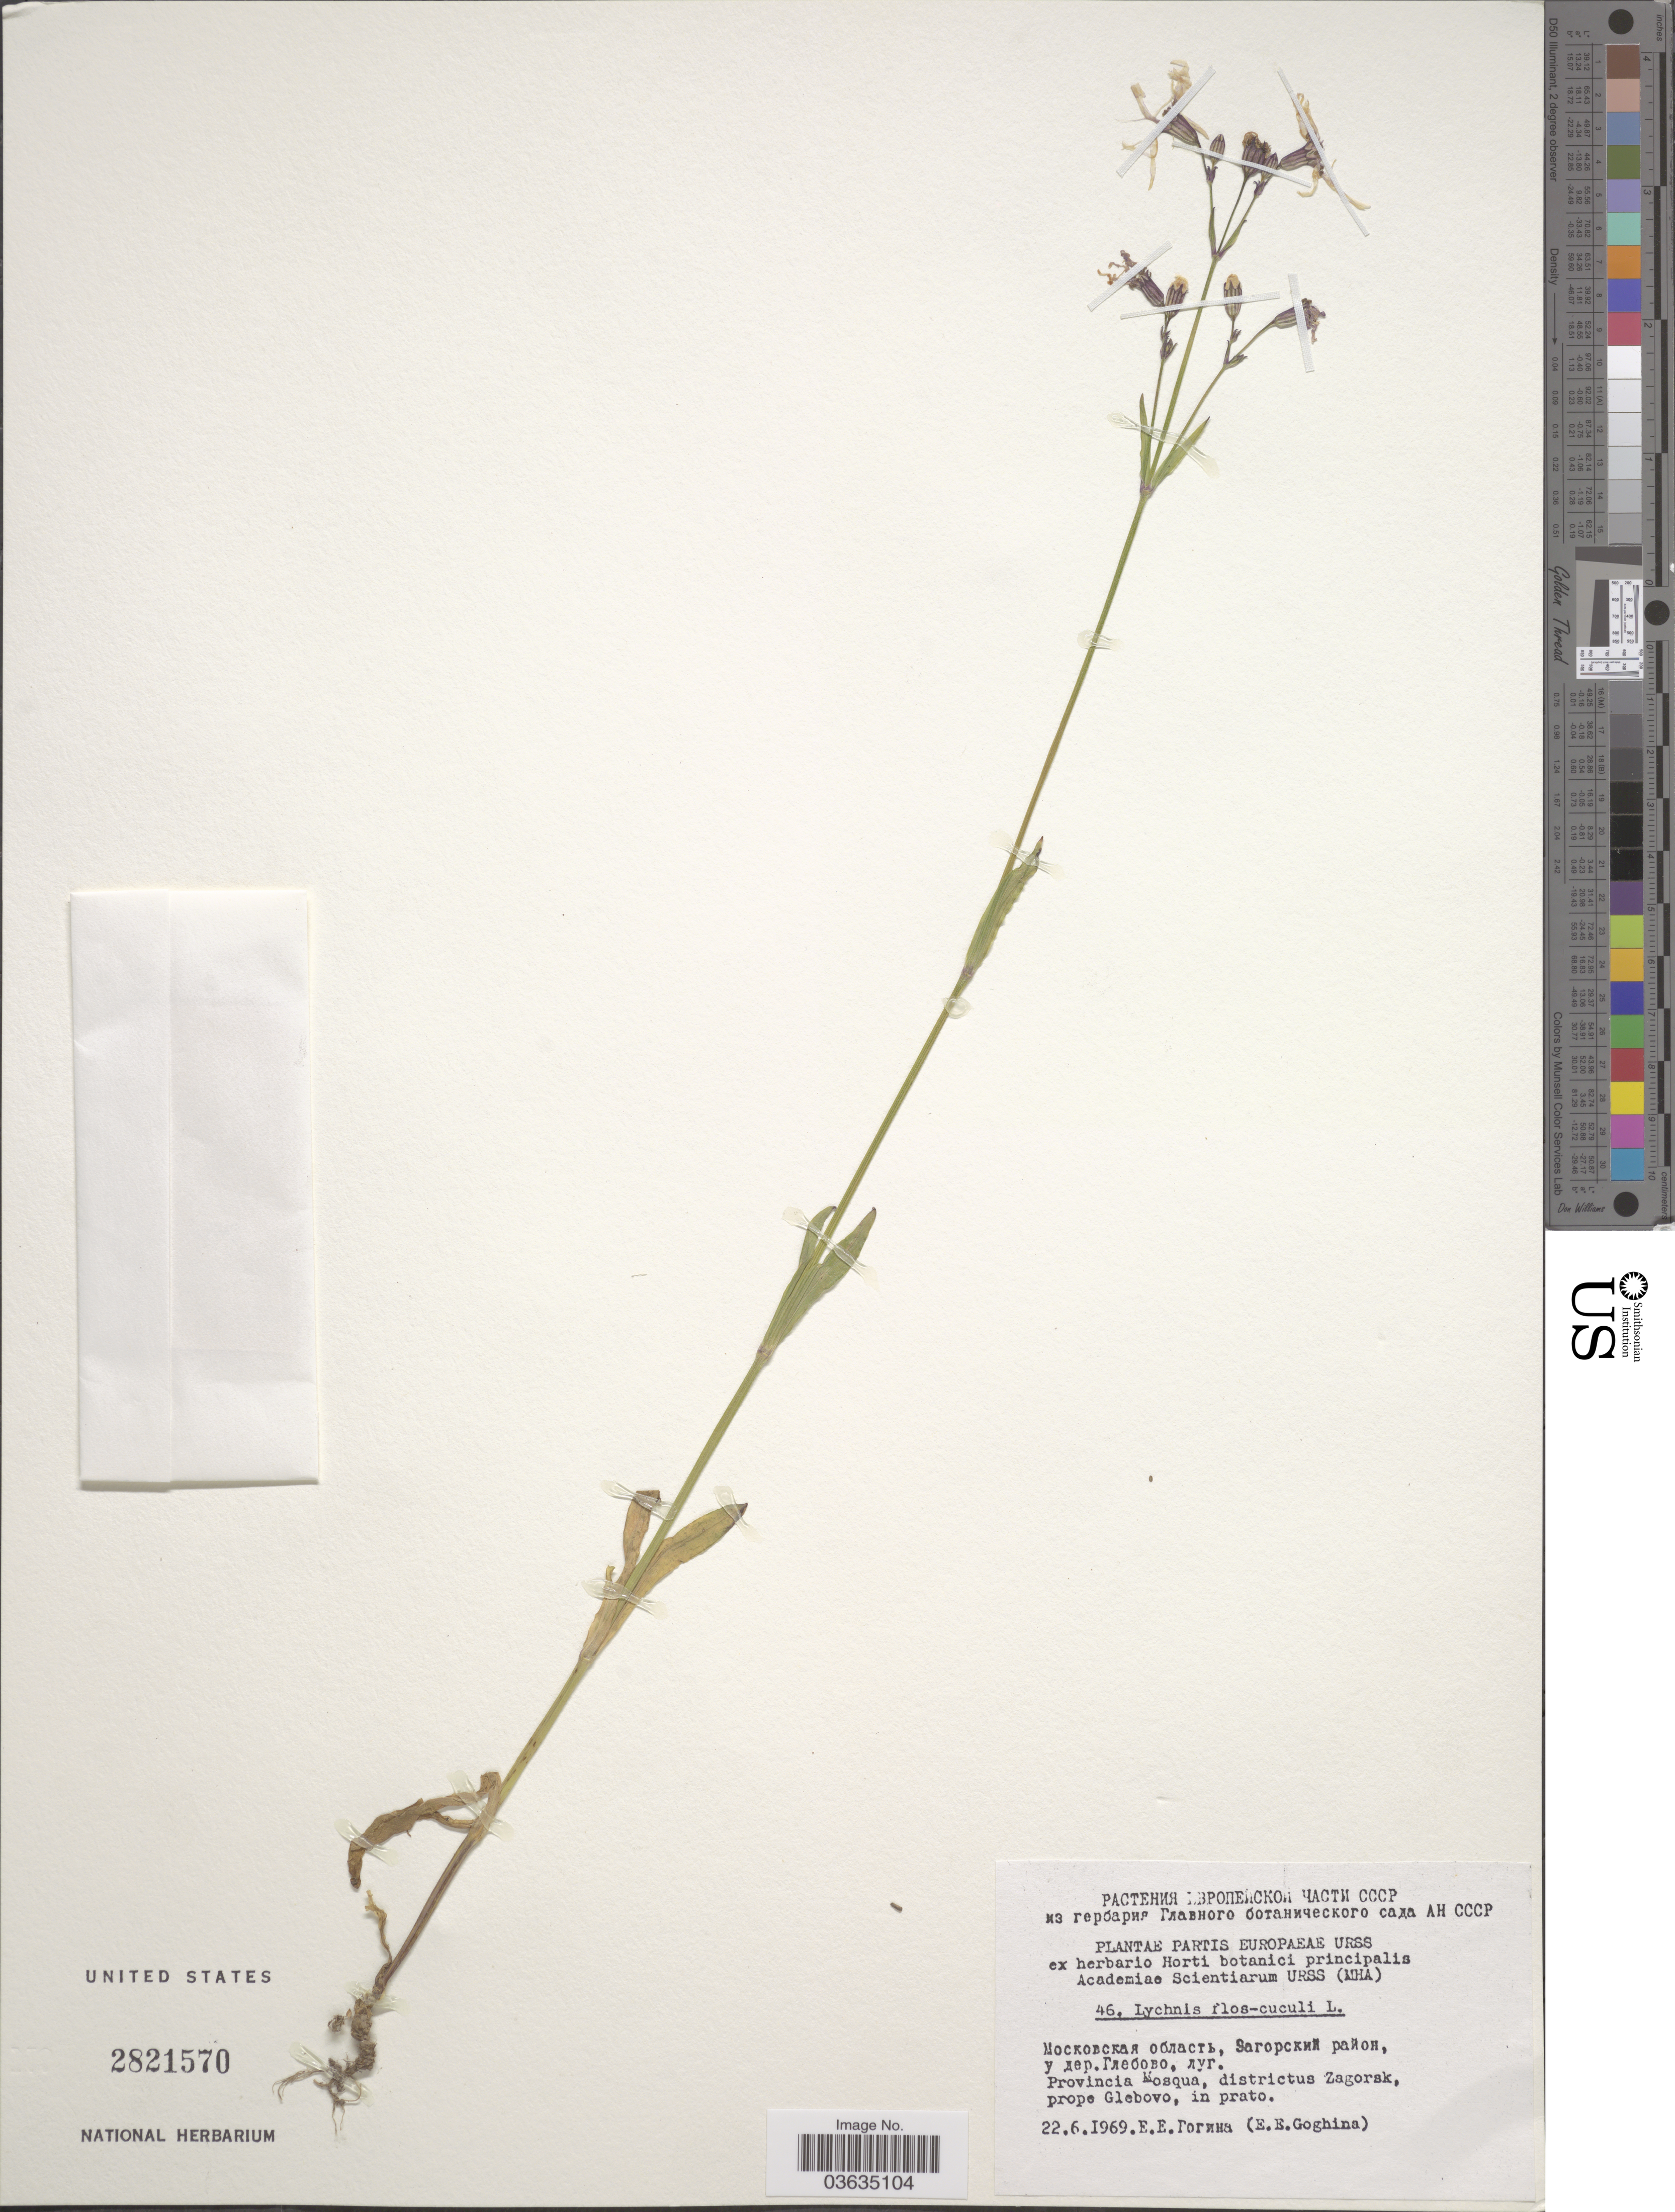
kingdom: Plantae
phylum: Tracheophyta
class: Magnoliopsida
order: Caryophyllales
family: Caryophyllaceae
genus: Silene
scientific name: Silene flos-cuculi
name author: (L.) Greuter & Burdet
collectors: E. Goghina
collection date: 1969-06-22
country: Russian Federation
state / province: Moscow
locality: Provincia Mosqua, districtus Zagorsk, prope Glebovo, in prato.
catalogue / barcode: US 2821570